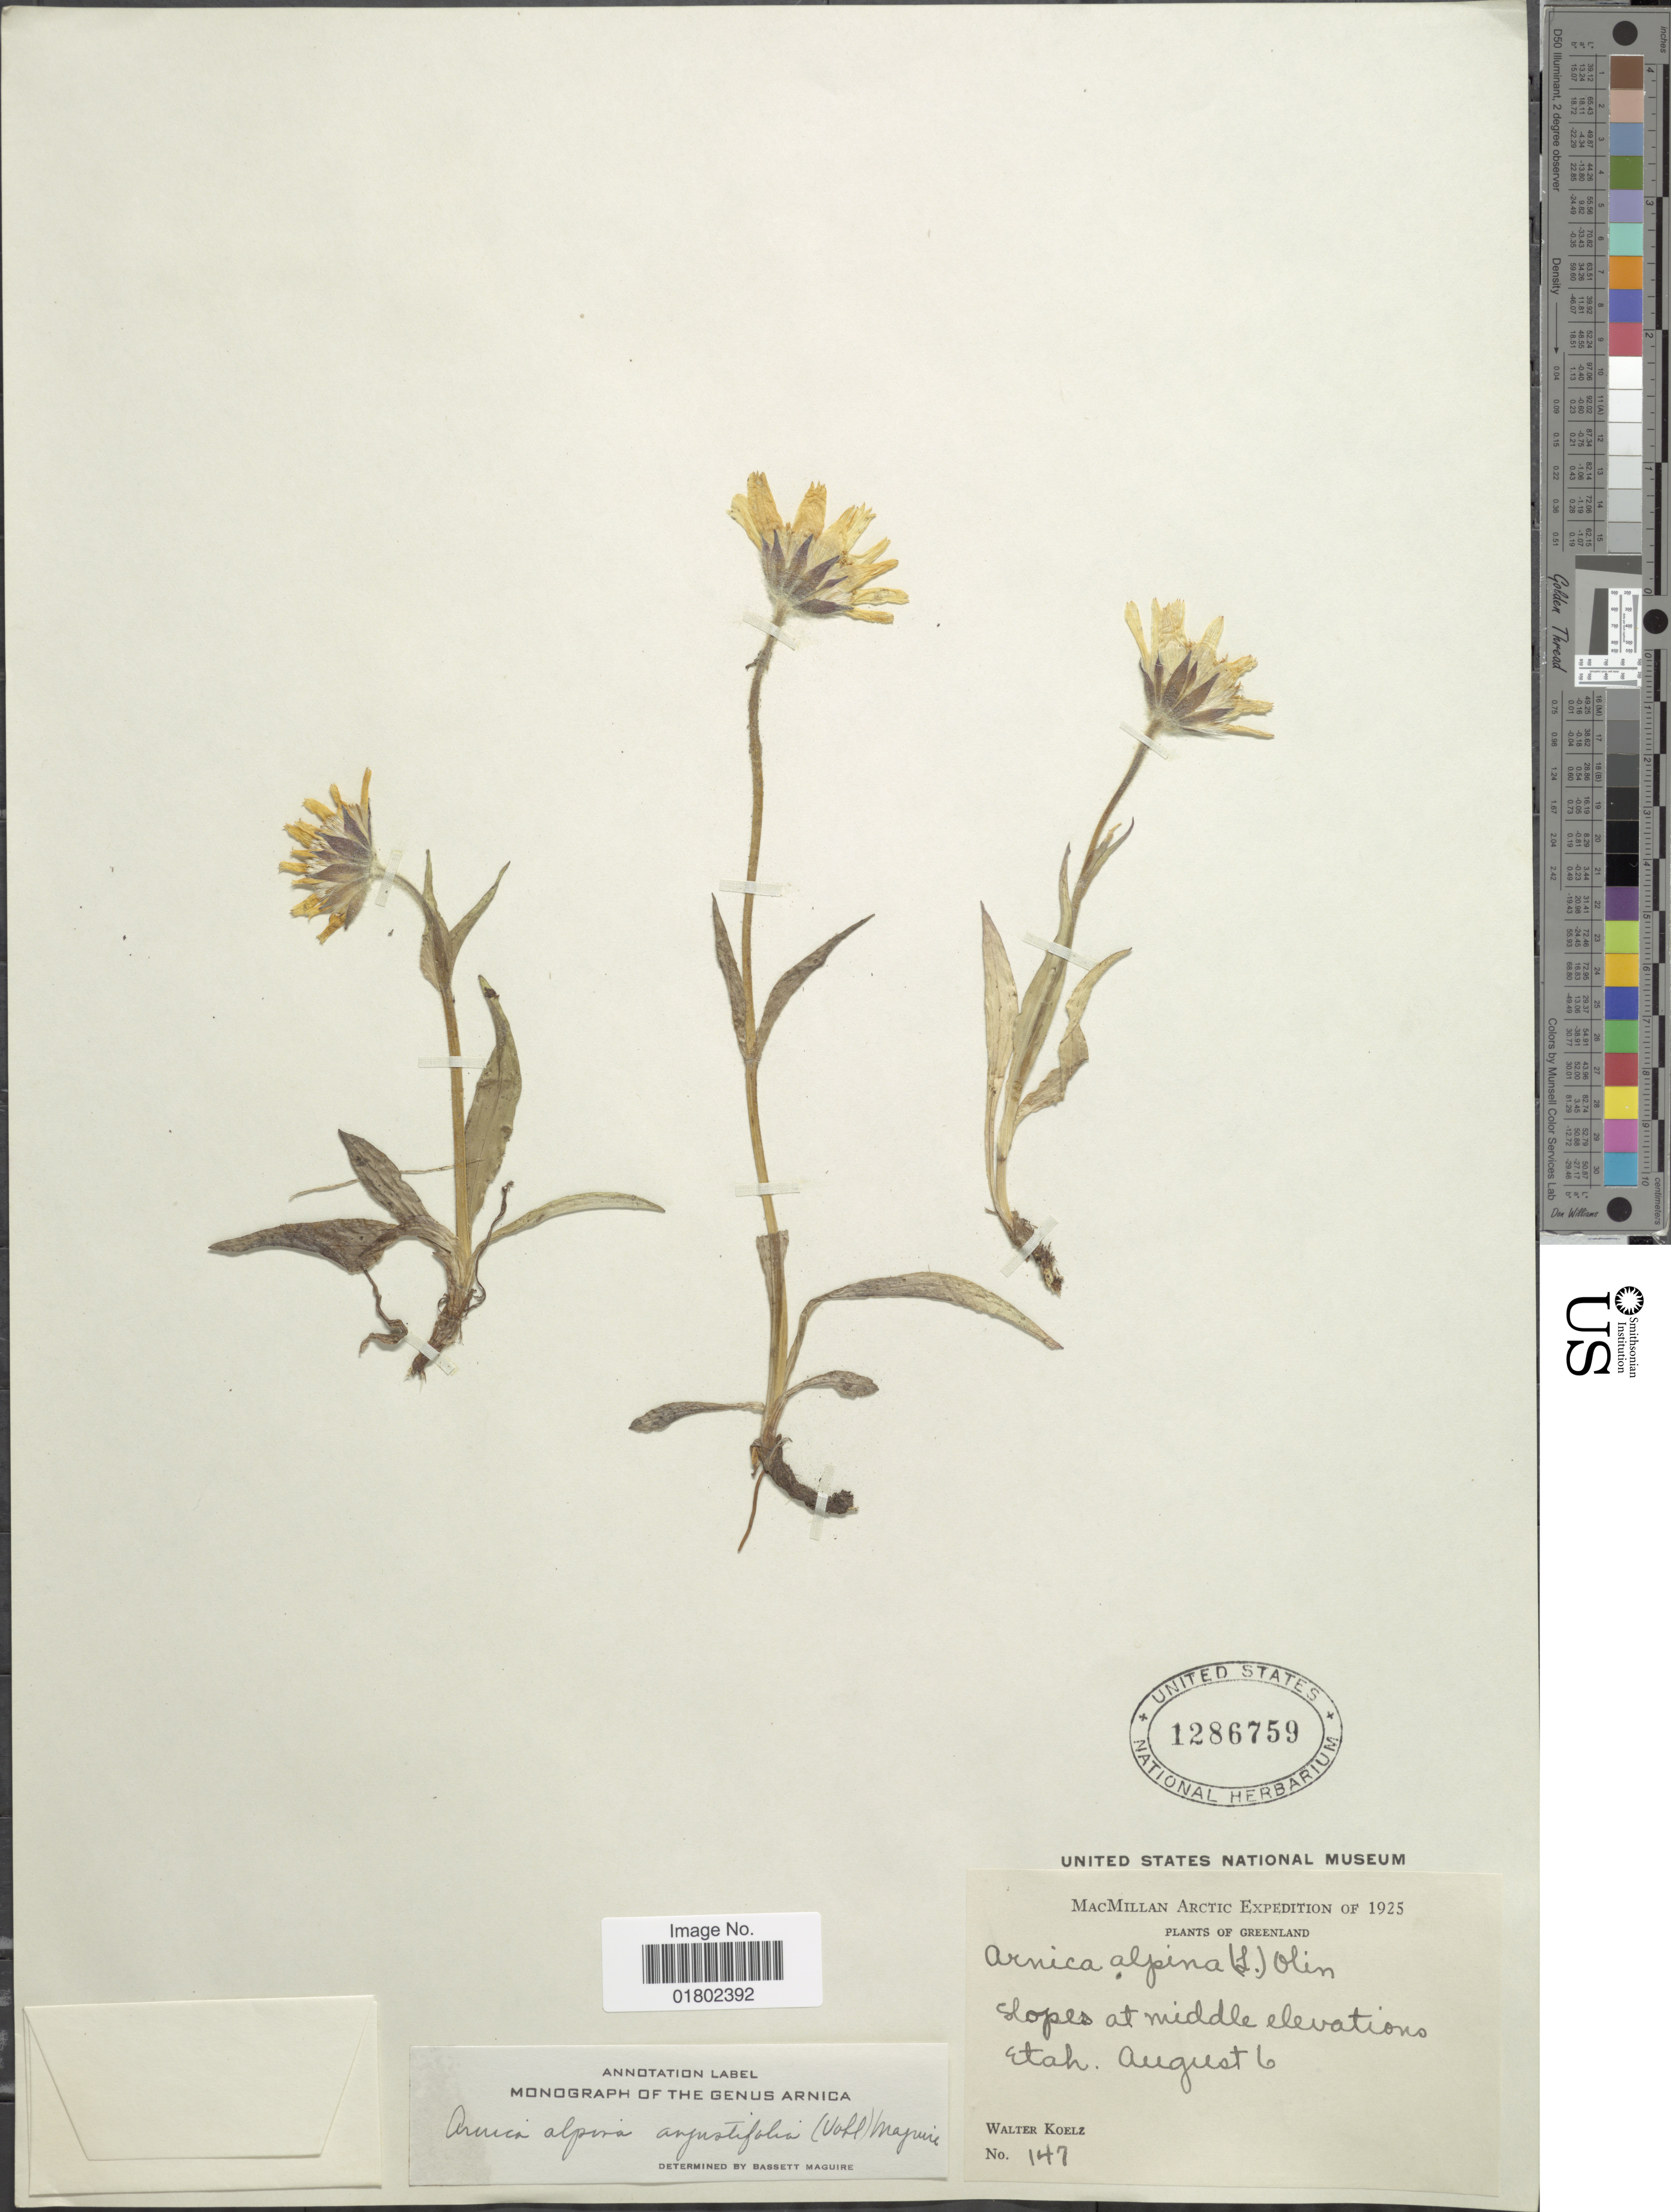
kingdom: Plantae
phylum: Tracheophyta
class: Magnoliopsida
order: Asterales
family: Asteraceae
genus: Arnica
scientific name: Arnica alpina var. angustifolia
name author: (Vahl) Maguire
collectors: W. N. Koelz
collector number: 147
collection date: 1925-08-06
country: Greenland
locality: MacMillan Arctic, slopes at middle elevations Etah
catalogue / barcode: US 1286759